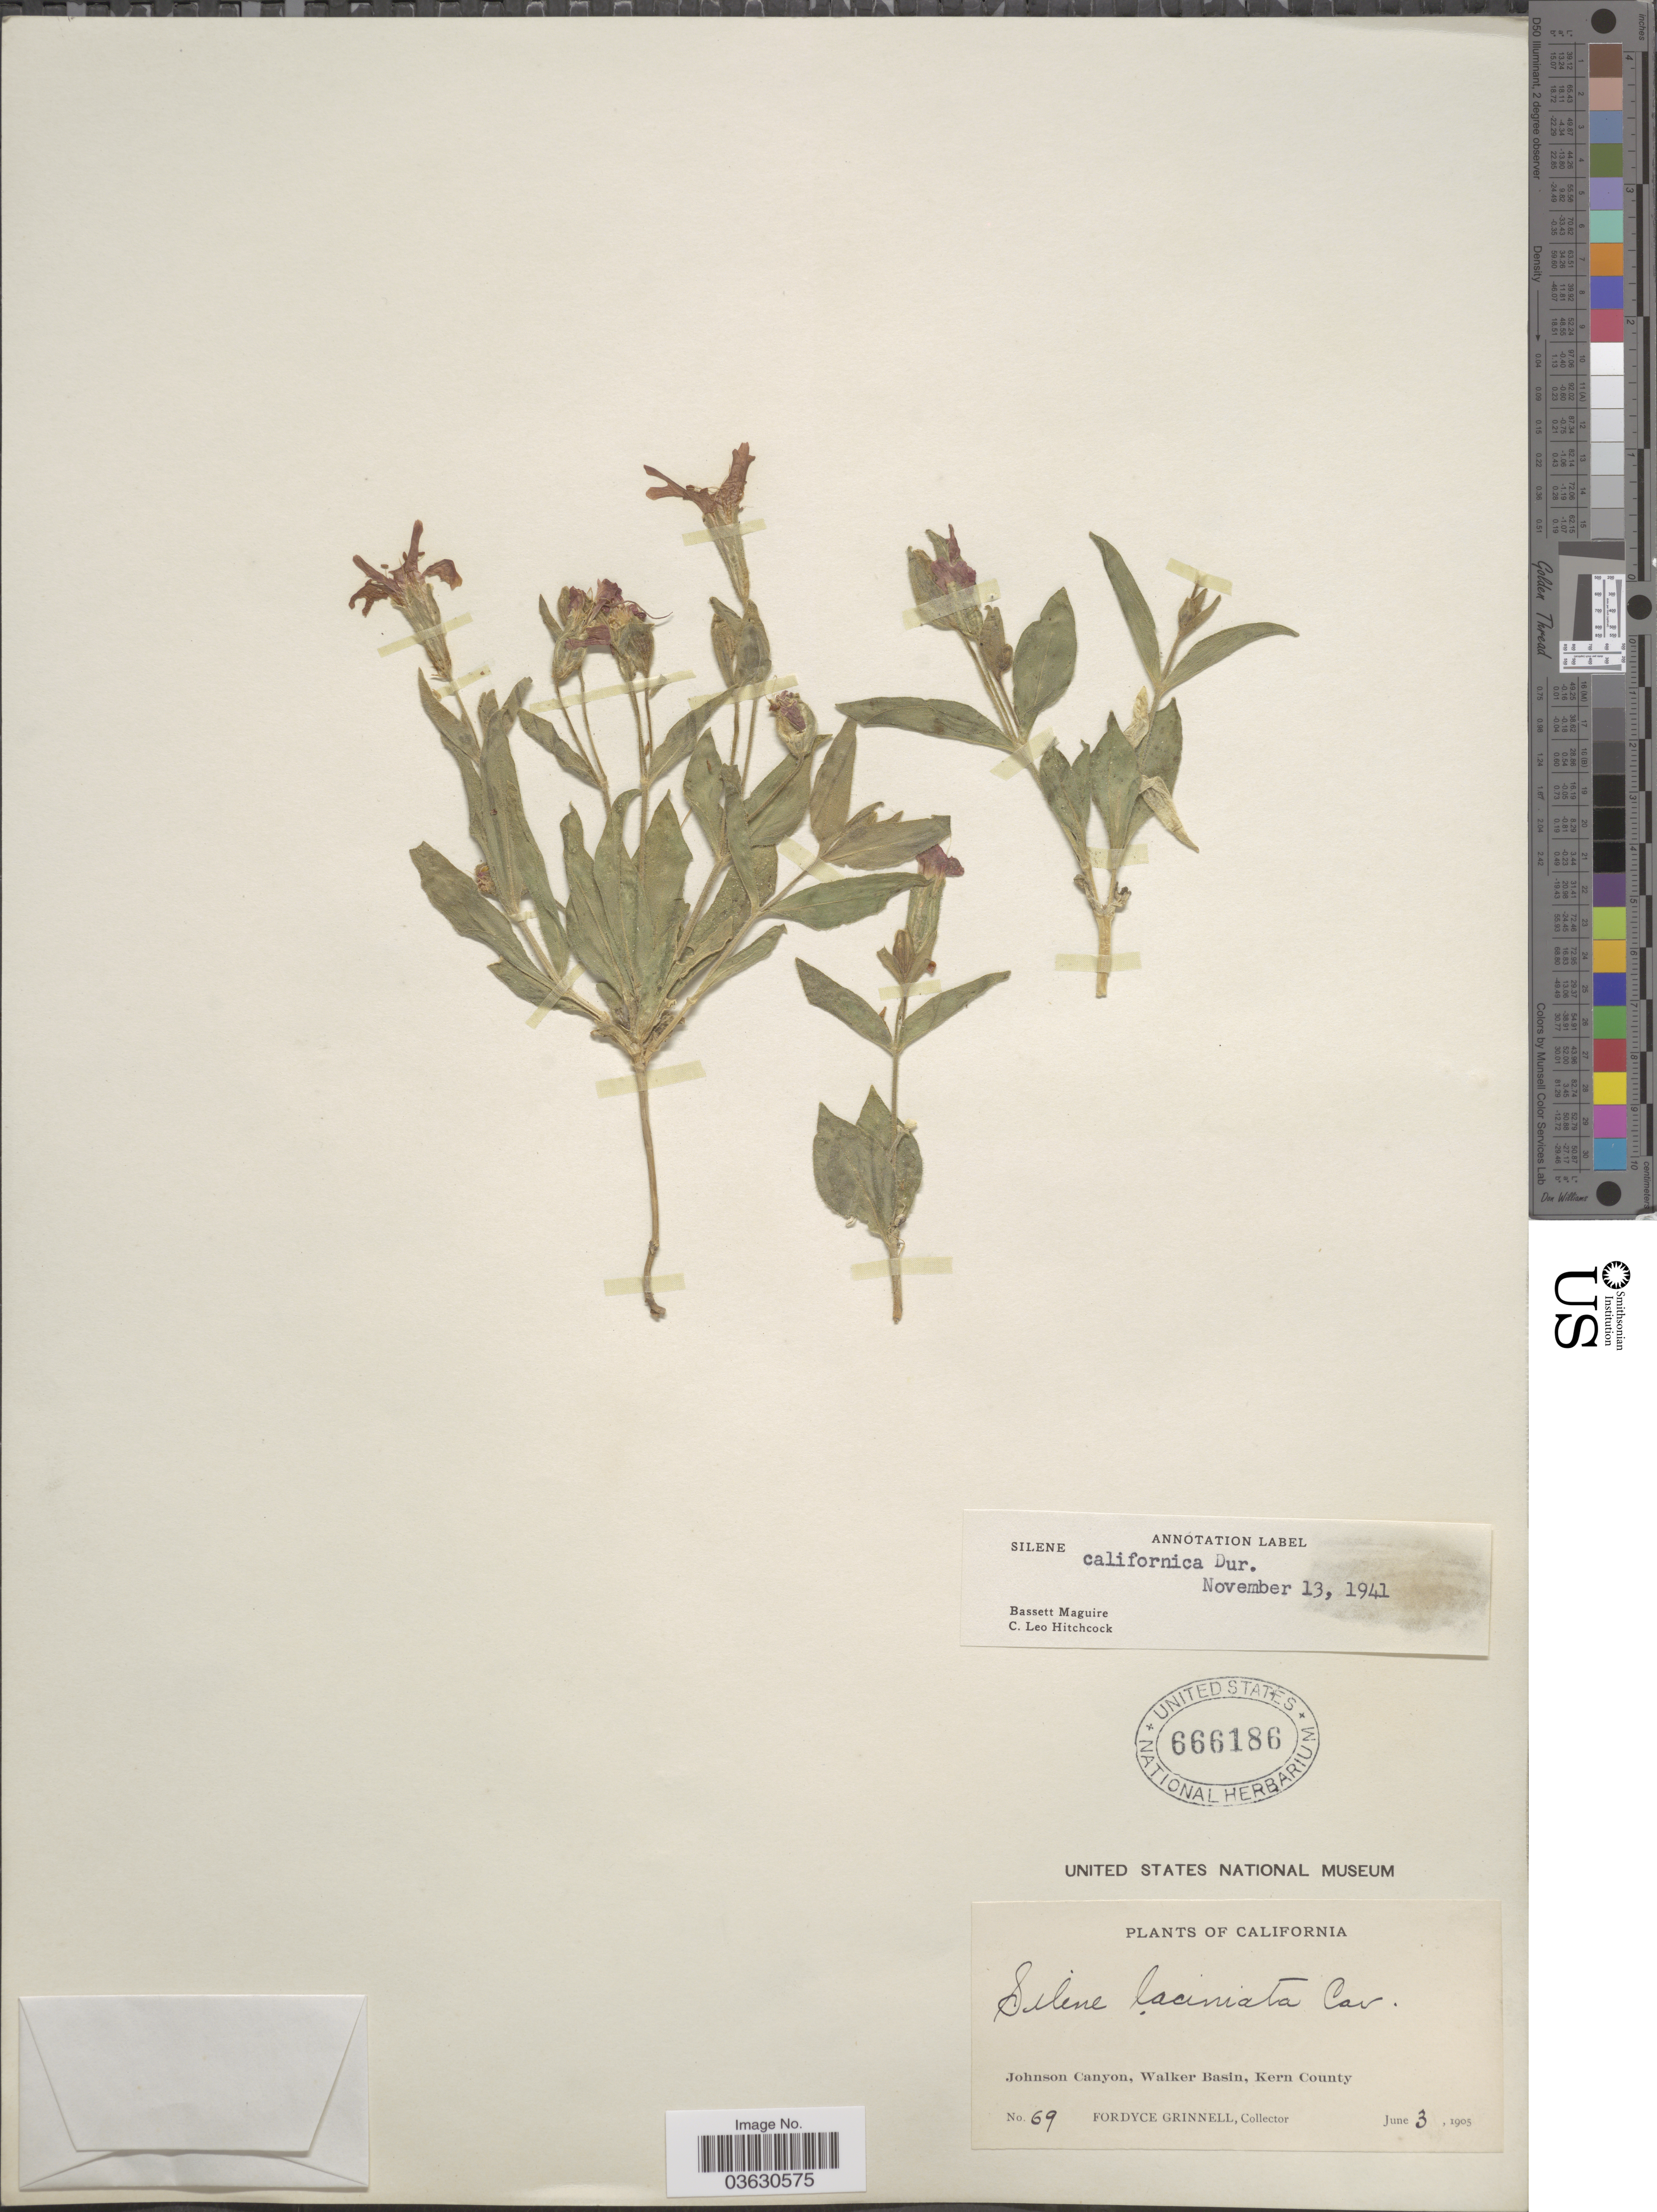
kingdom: Plantae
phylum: Tracheophyta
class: Magnoliopsida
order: Caryophyllales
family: Caryophyllaceae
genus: Silene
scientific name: Silene californica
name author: Durand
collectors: F. Grinnell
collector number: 69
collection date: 1905-06-03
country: United States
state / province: California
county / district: Kern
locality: Johnson Canyon, Walker Basin, Kern County.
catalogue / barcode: US 666186